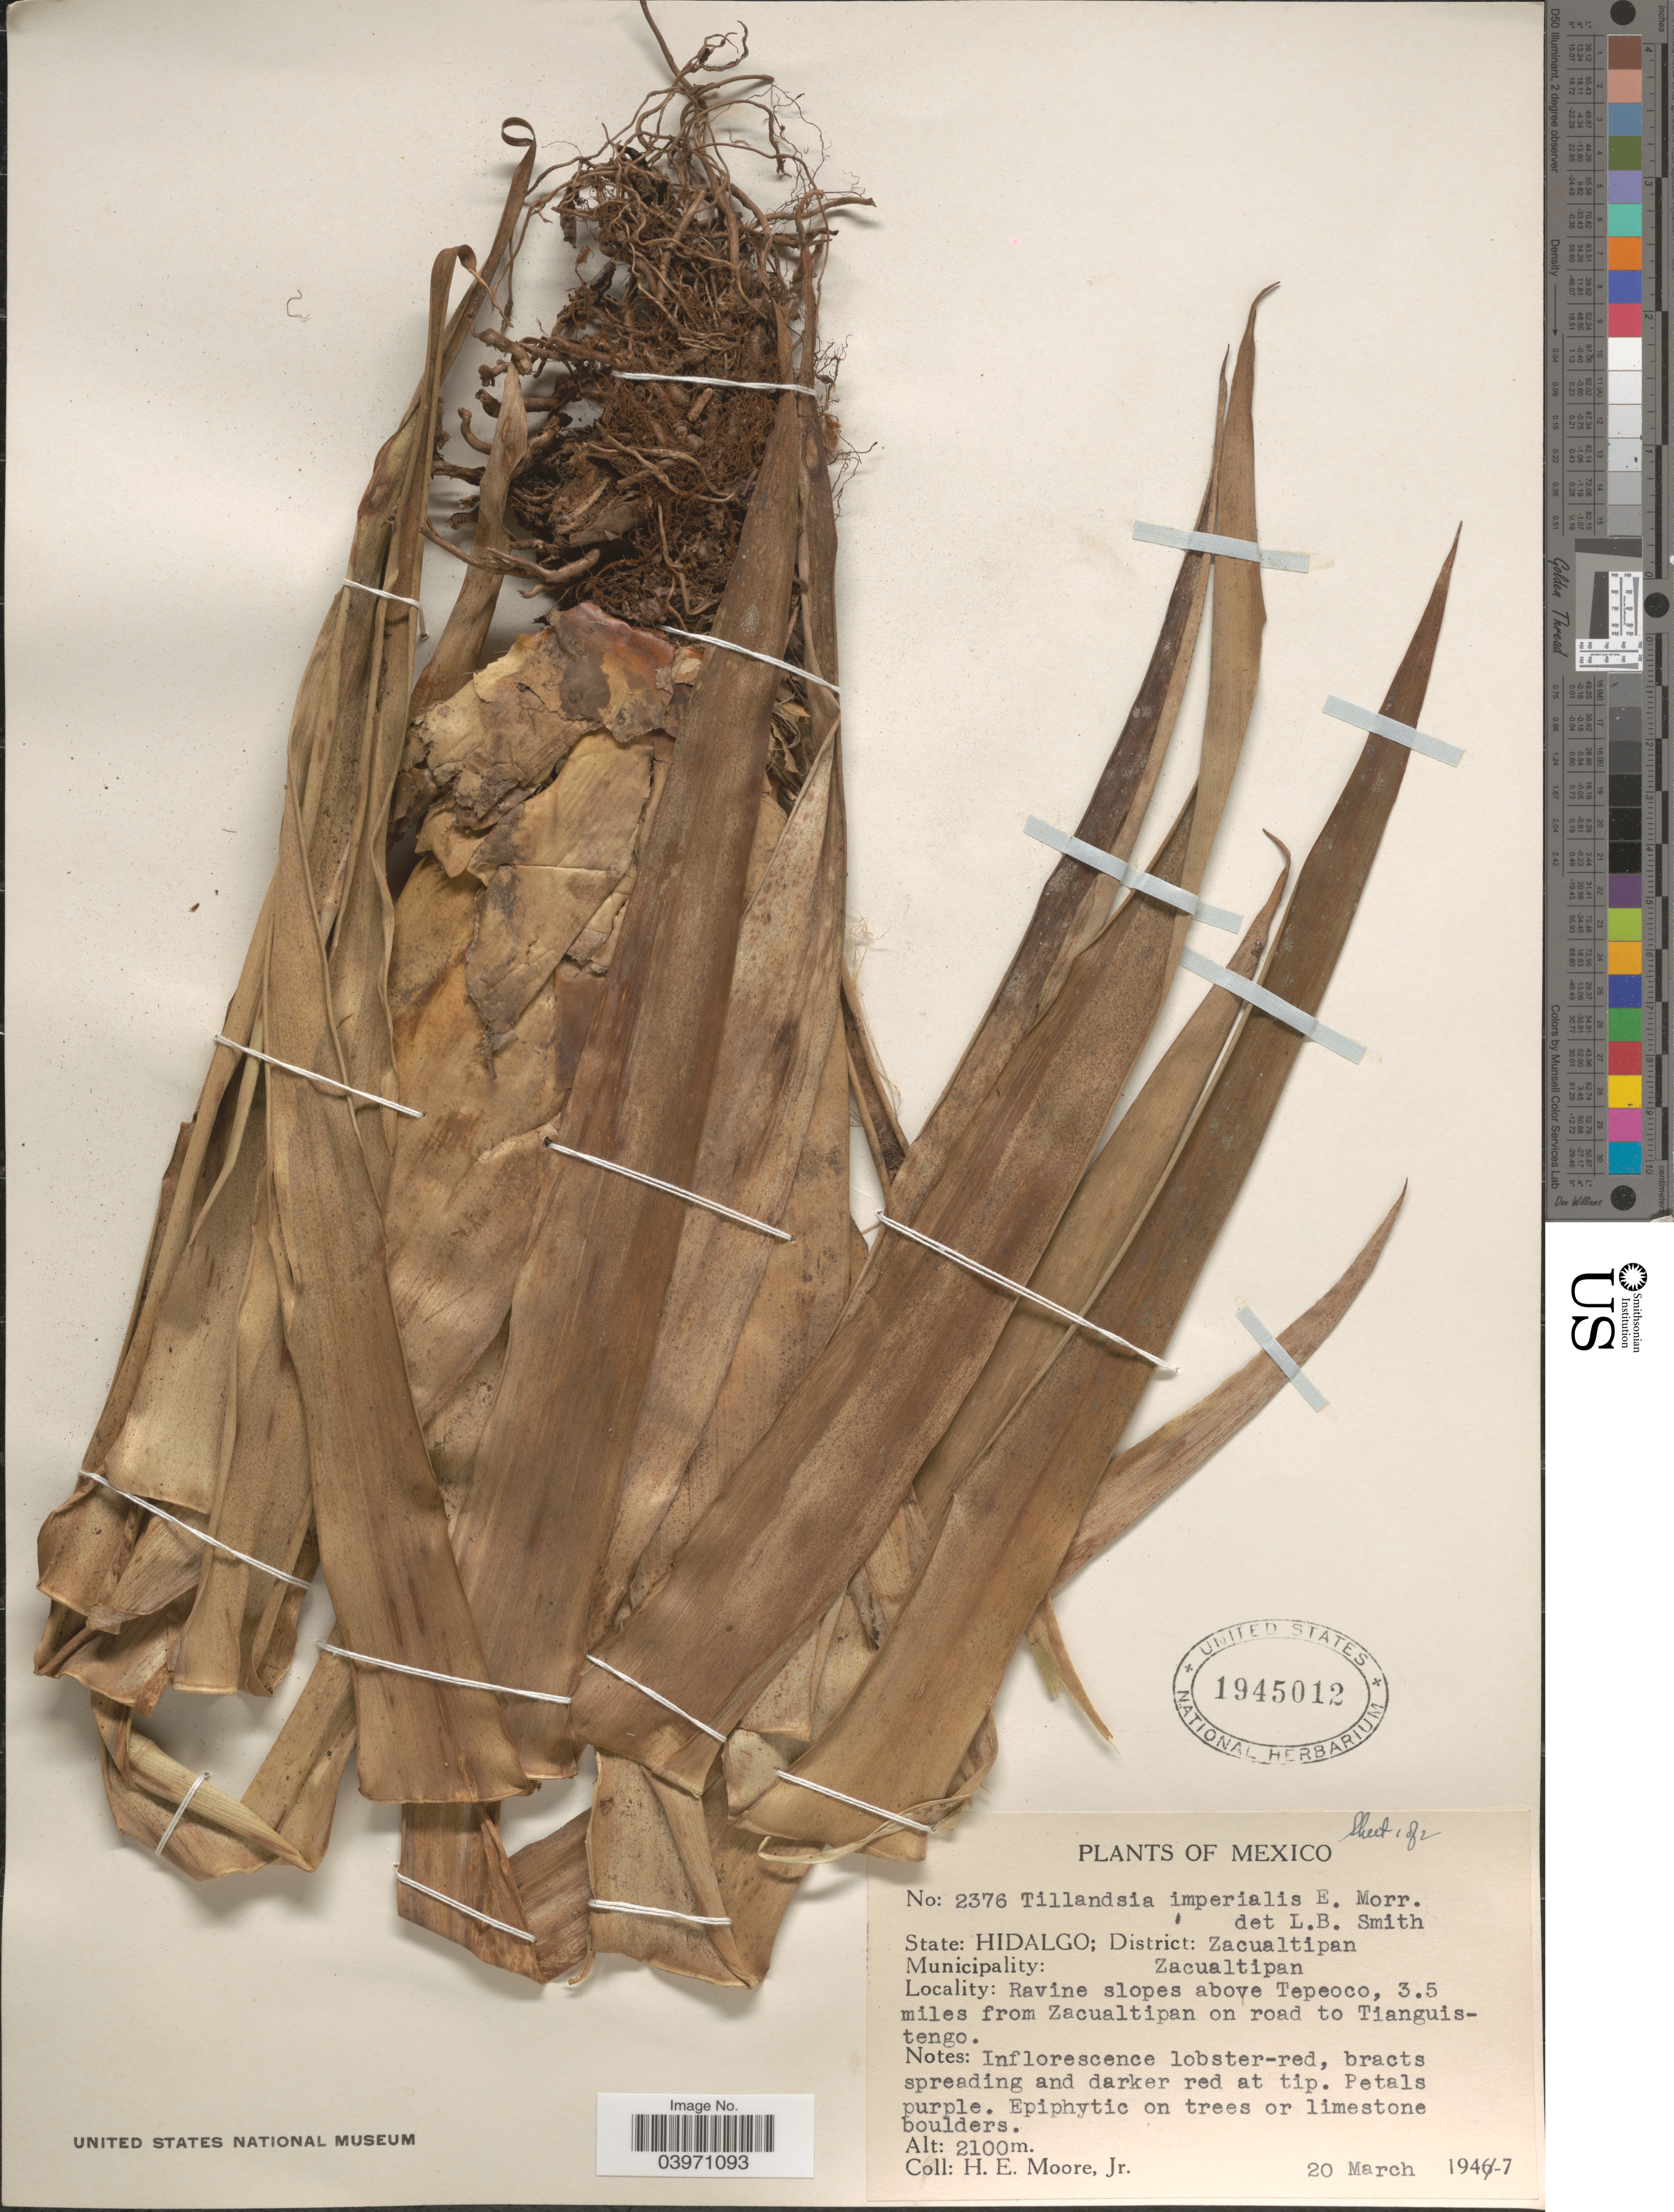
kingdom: Plantae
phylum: Tracheophyta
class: Liliopsida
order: Poales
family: Bromeliaceae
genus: Tillandsia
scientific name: Tillandsia imperialis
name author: É. Morren & Mez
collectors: H. Moore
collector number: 2376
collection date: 1947-03-20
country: Mexico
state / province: Hidalgo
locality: District: Zacualtipan. Municipality: Zacualtipan. Ravine slopes above Tepeoco, 3.5 miles from Zacualtipan on road to Tianguistengo.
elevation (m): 2100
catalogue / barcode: US 1945012